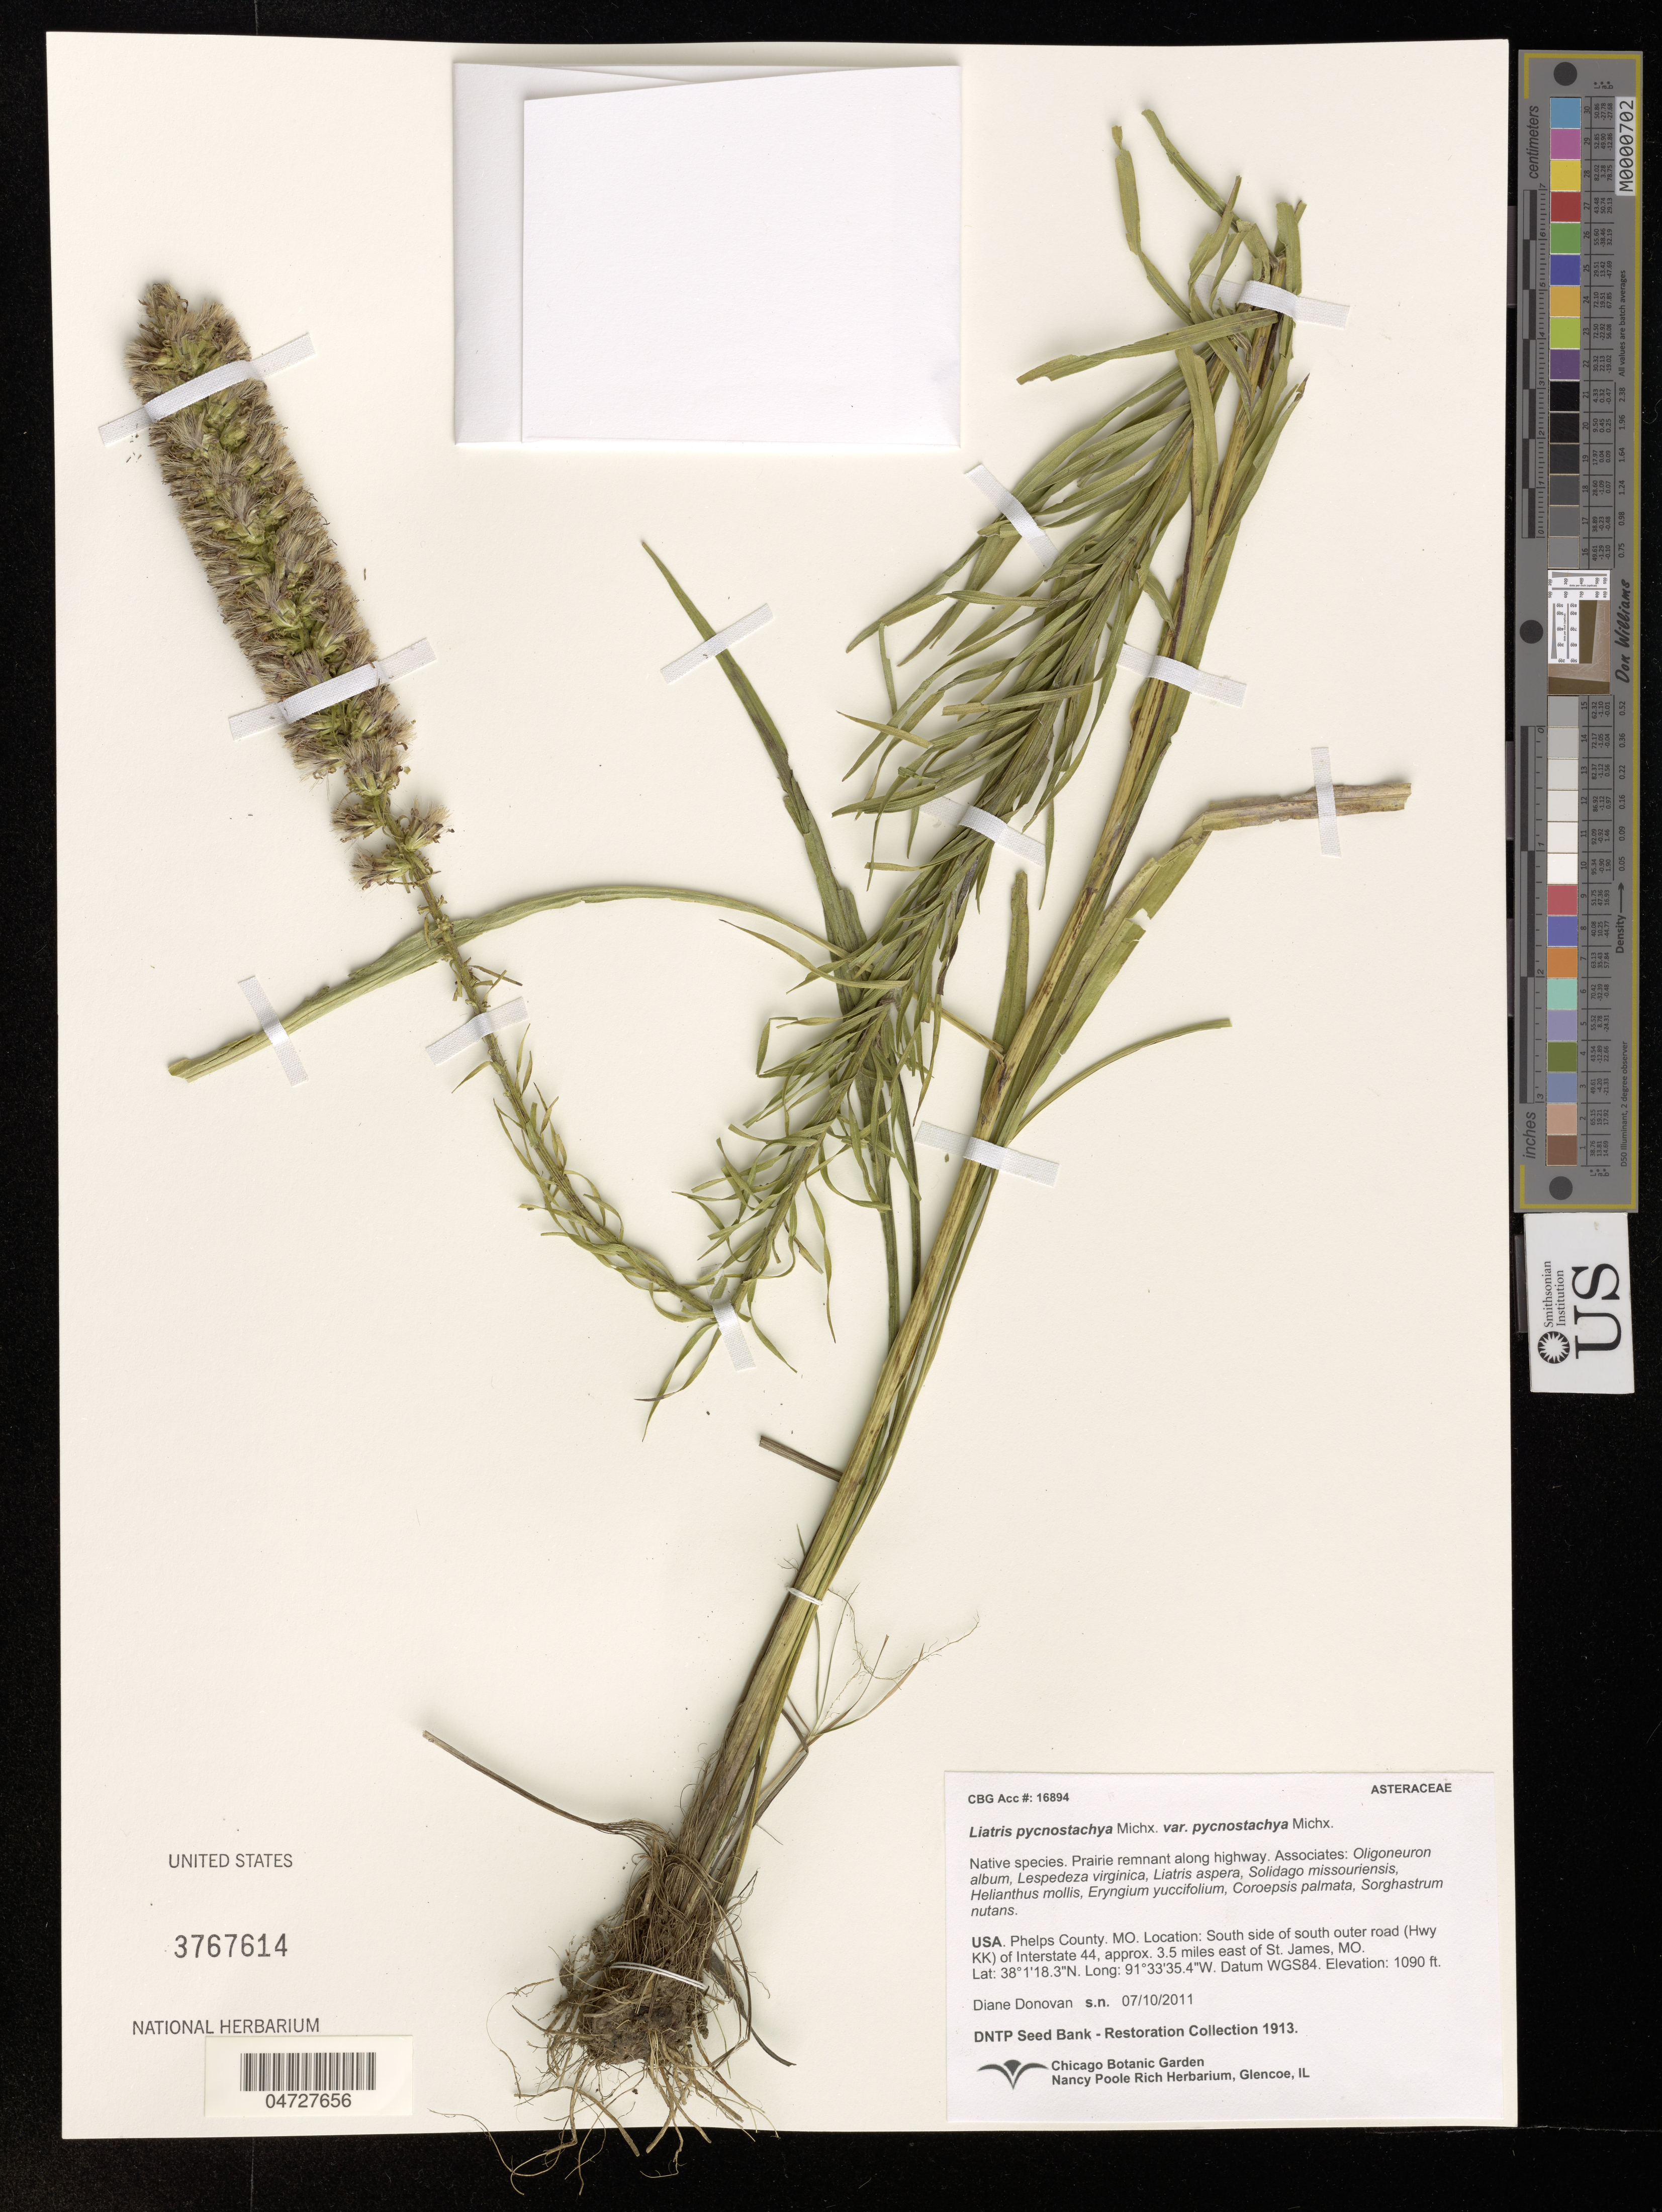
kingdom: Plantae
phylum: Tracheophyta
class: Magnoliopsida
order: Asterales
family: Asteraceae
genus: Liatris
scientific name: Liatris pycnostachya var. pycnostachya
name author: Michx.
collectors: D. Donovan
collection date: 2011-10-07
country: United States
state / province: Missouri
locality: Phelps County. South side of south outer road (Hwy KK) of Interstate 44, approx. 3.5 miles east of St. James.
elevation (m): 332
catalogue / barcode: US 3767614